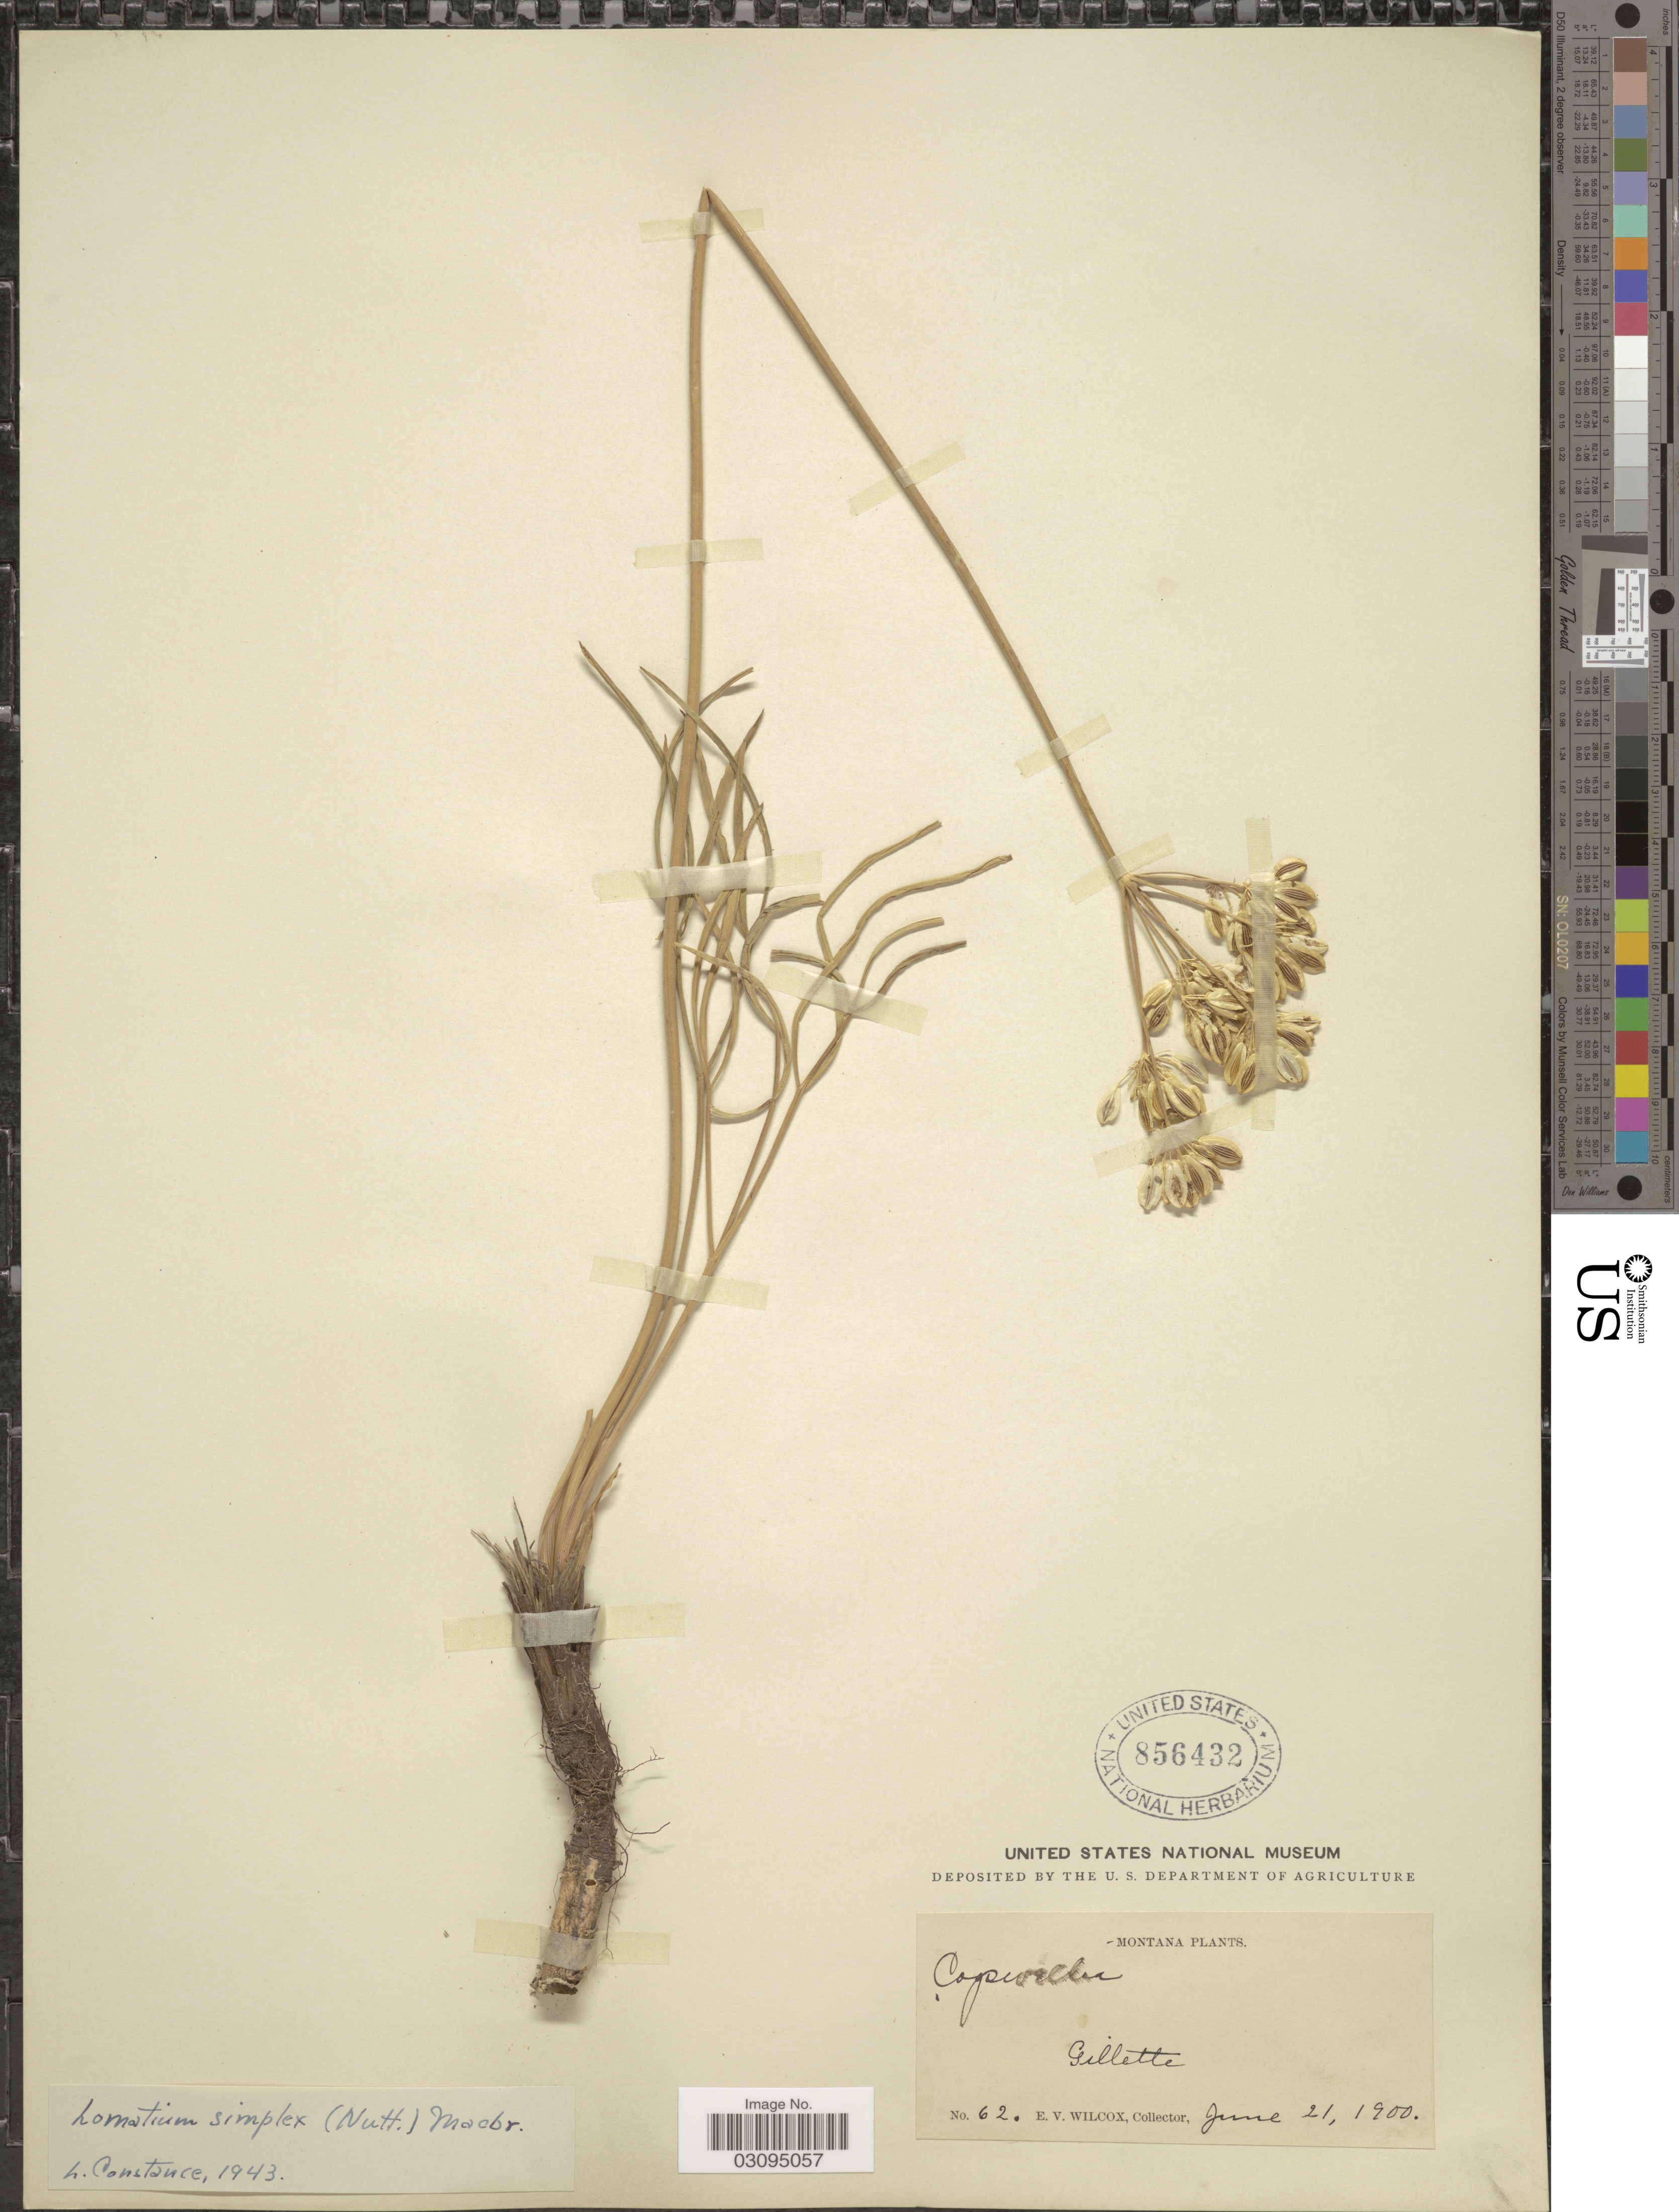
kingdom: Plantae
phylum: Tracheophyta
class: Magnoliopsida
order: Apiales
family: Apiaceae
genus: Lomatium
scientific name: Lomatium simplex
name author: (Nutt. ex S. Watson) J.F. Macbr.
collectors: E. V. Wilcox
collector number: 62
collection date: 1900-06-21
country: United States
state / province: Montana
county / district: Lewis And Clark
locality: Gillette.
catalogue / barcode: US 856432